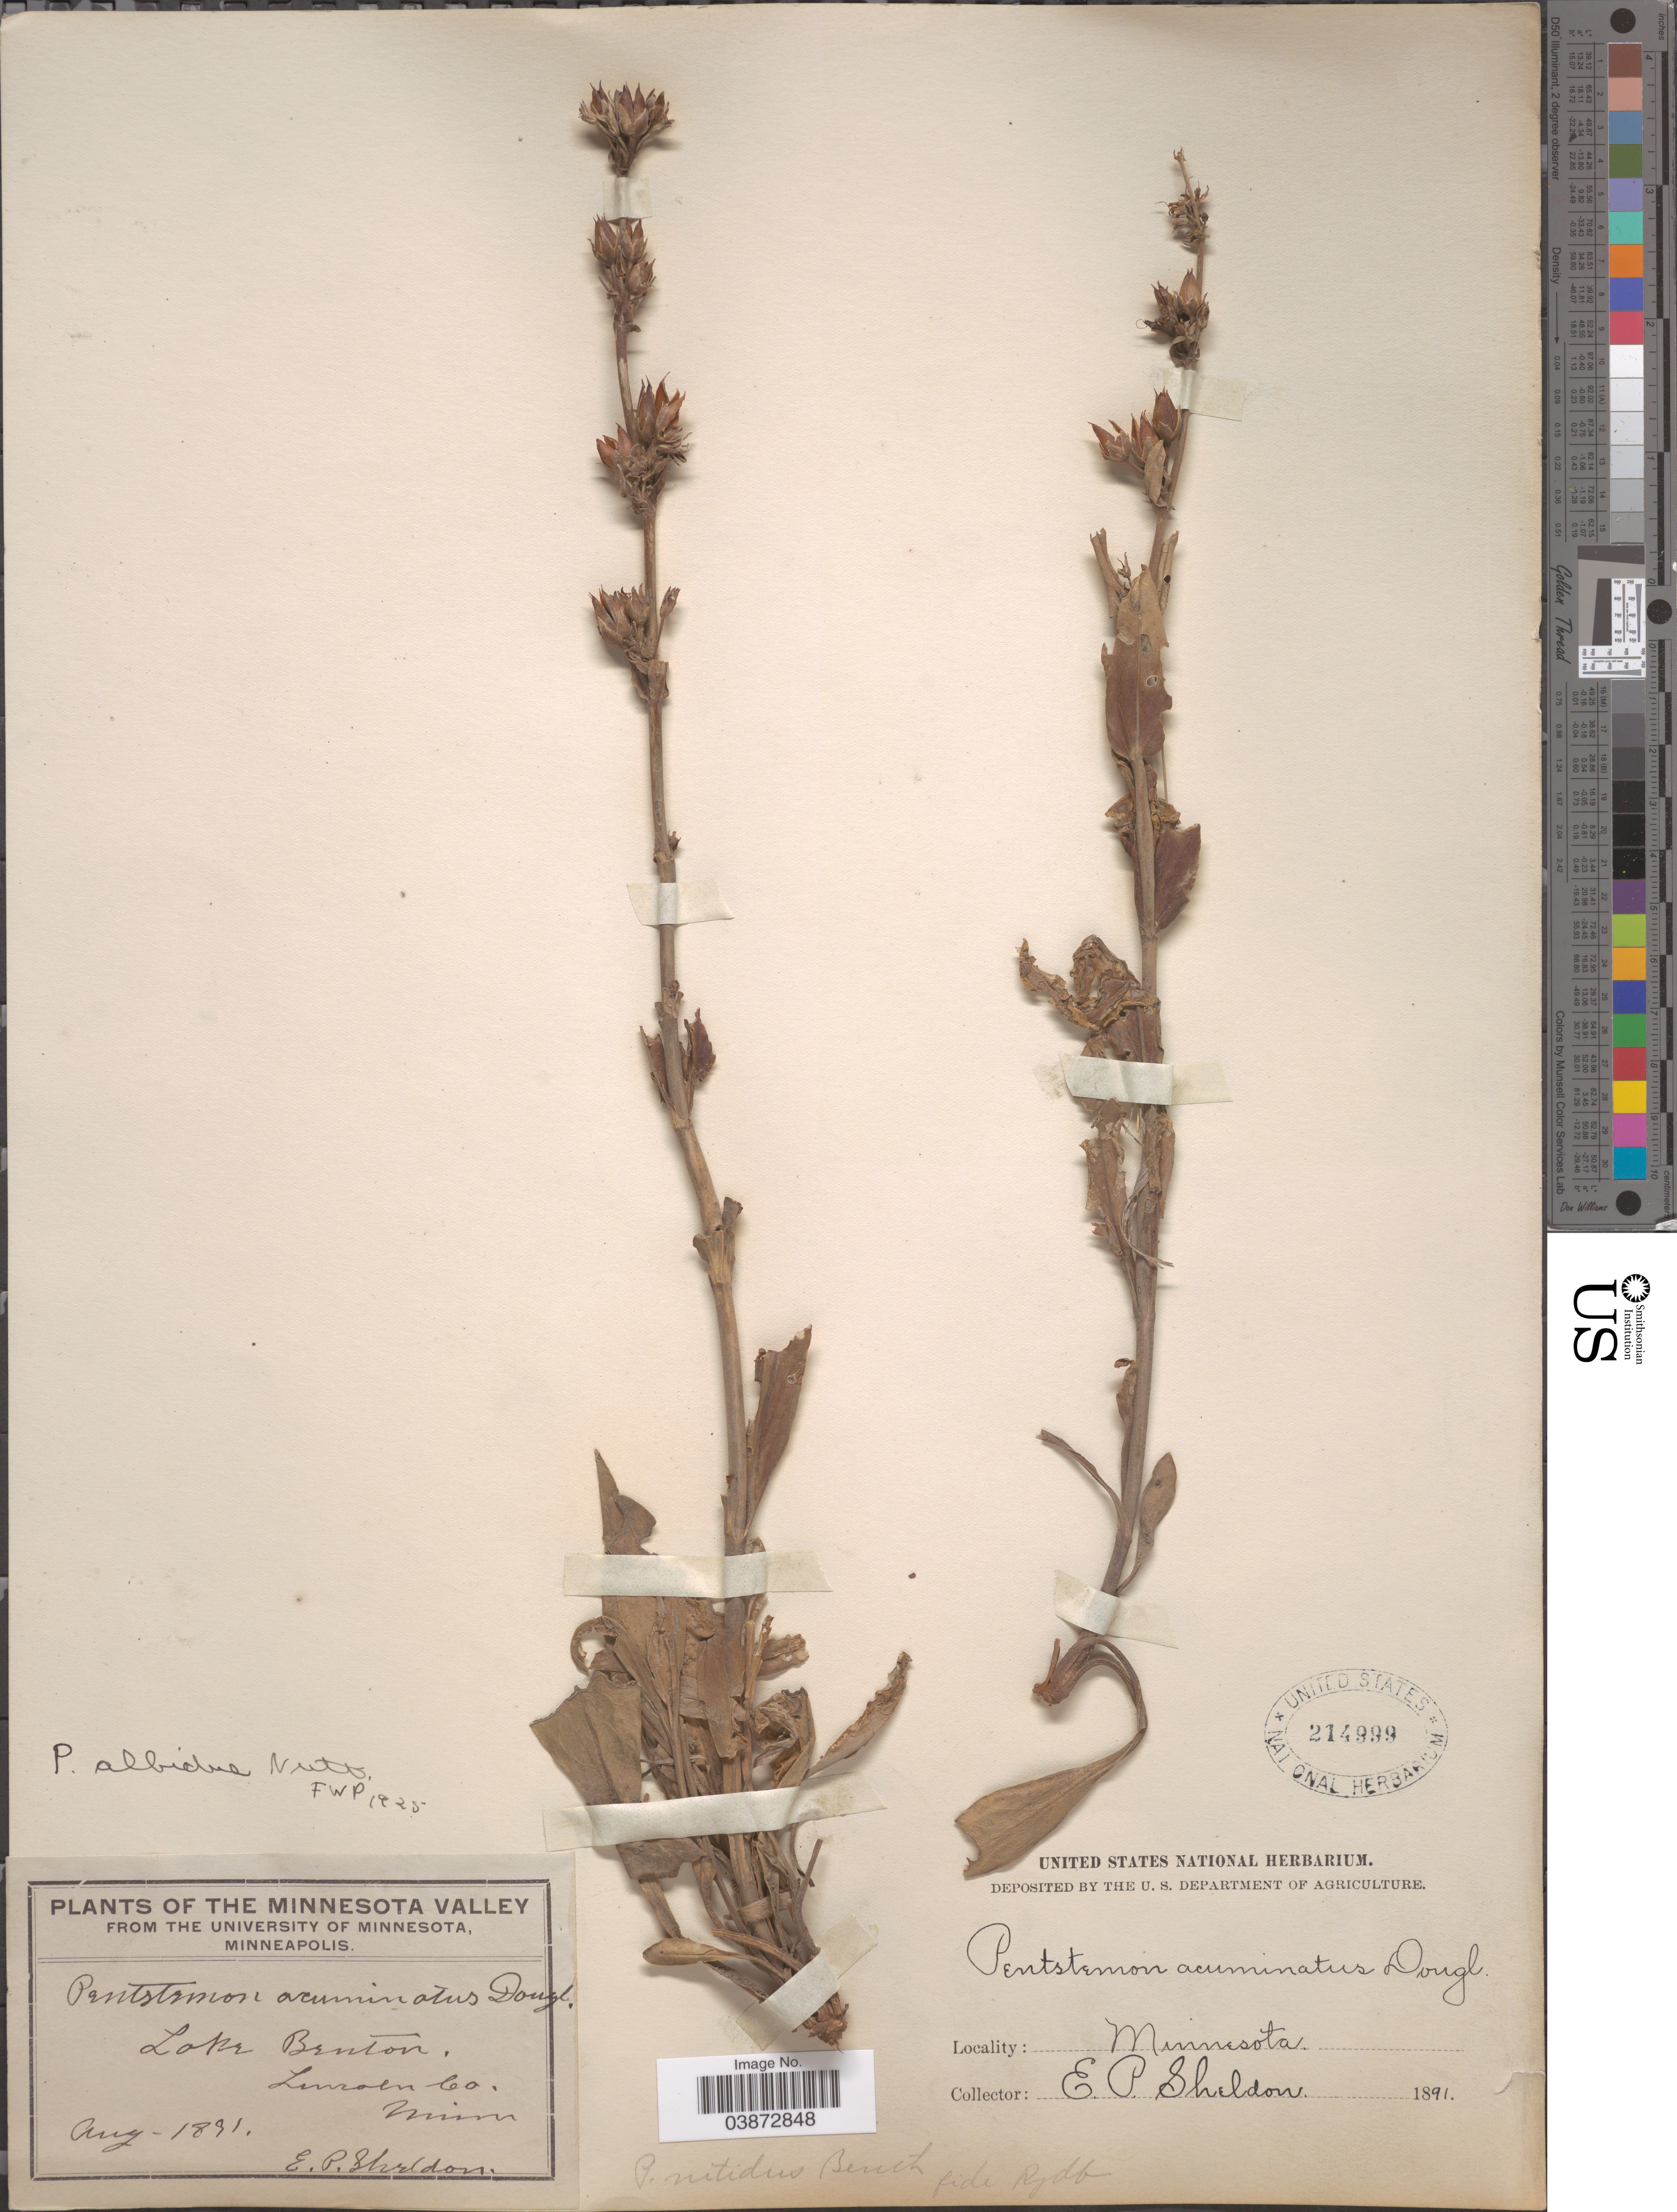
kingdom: Plantae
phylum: Tracheophyta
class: Magnoliopsida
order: Lamiales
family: Plantaginaceae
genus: Penstemon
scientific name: Penstemon albidus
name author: Nutt.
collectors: E. P. Sheldon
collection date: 1891-08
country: United States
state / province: Minnesota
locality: Minnesota Valley. Lake Benton, Lincoln Co.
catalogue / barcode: US 214999